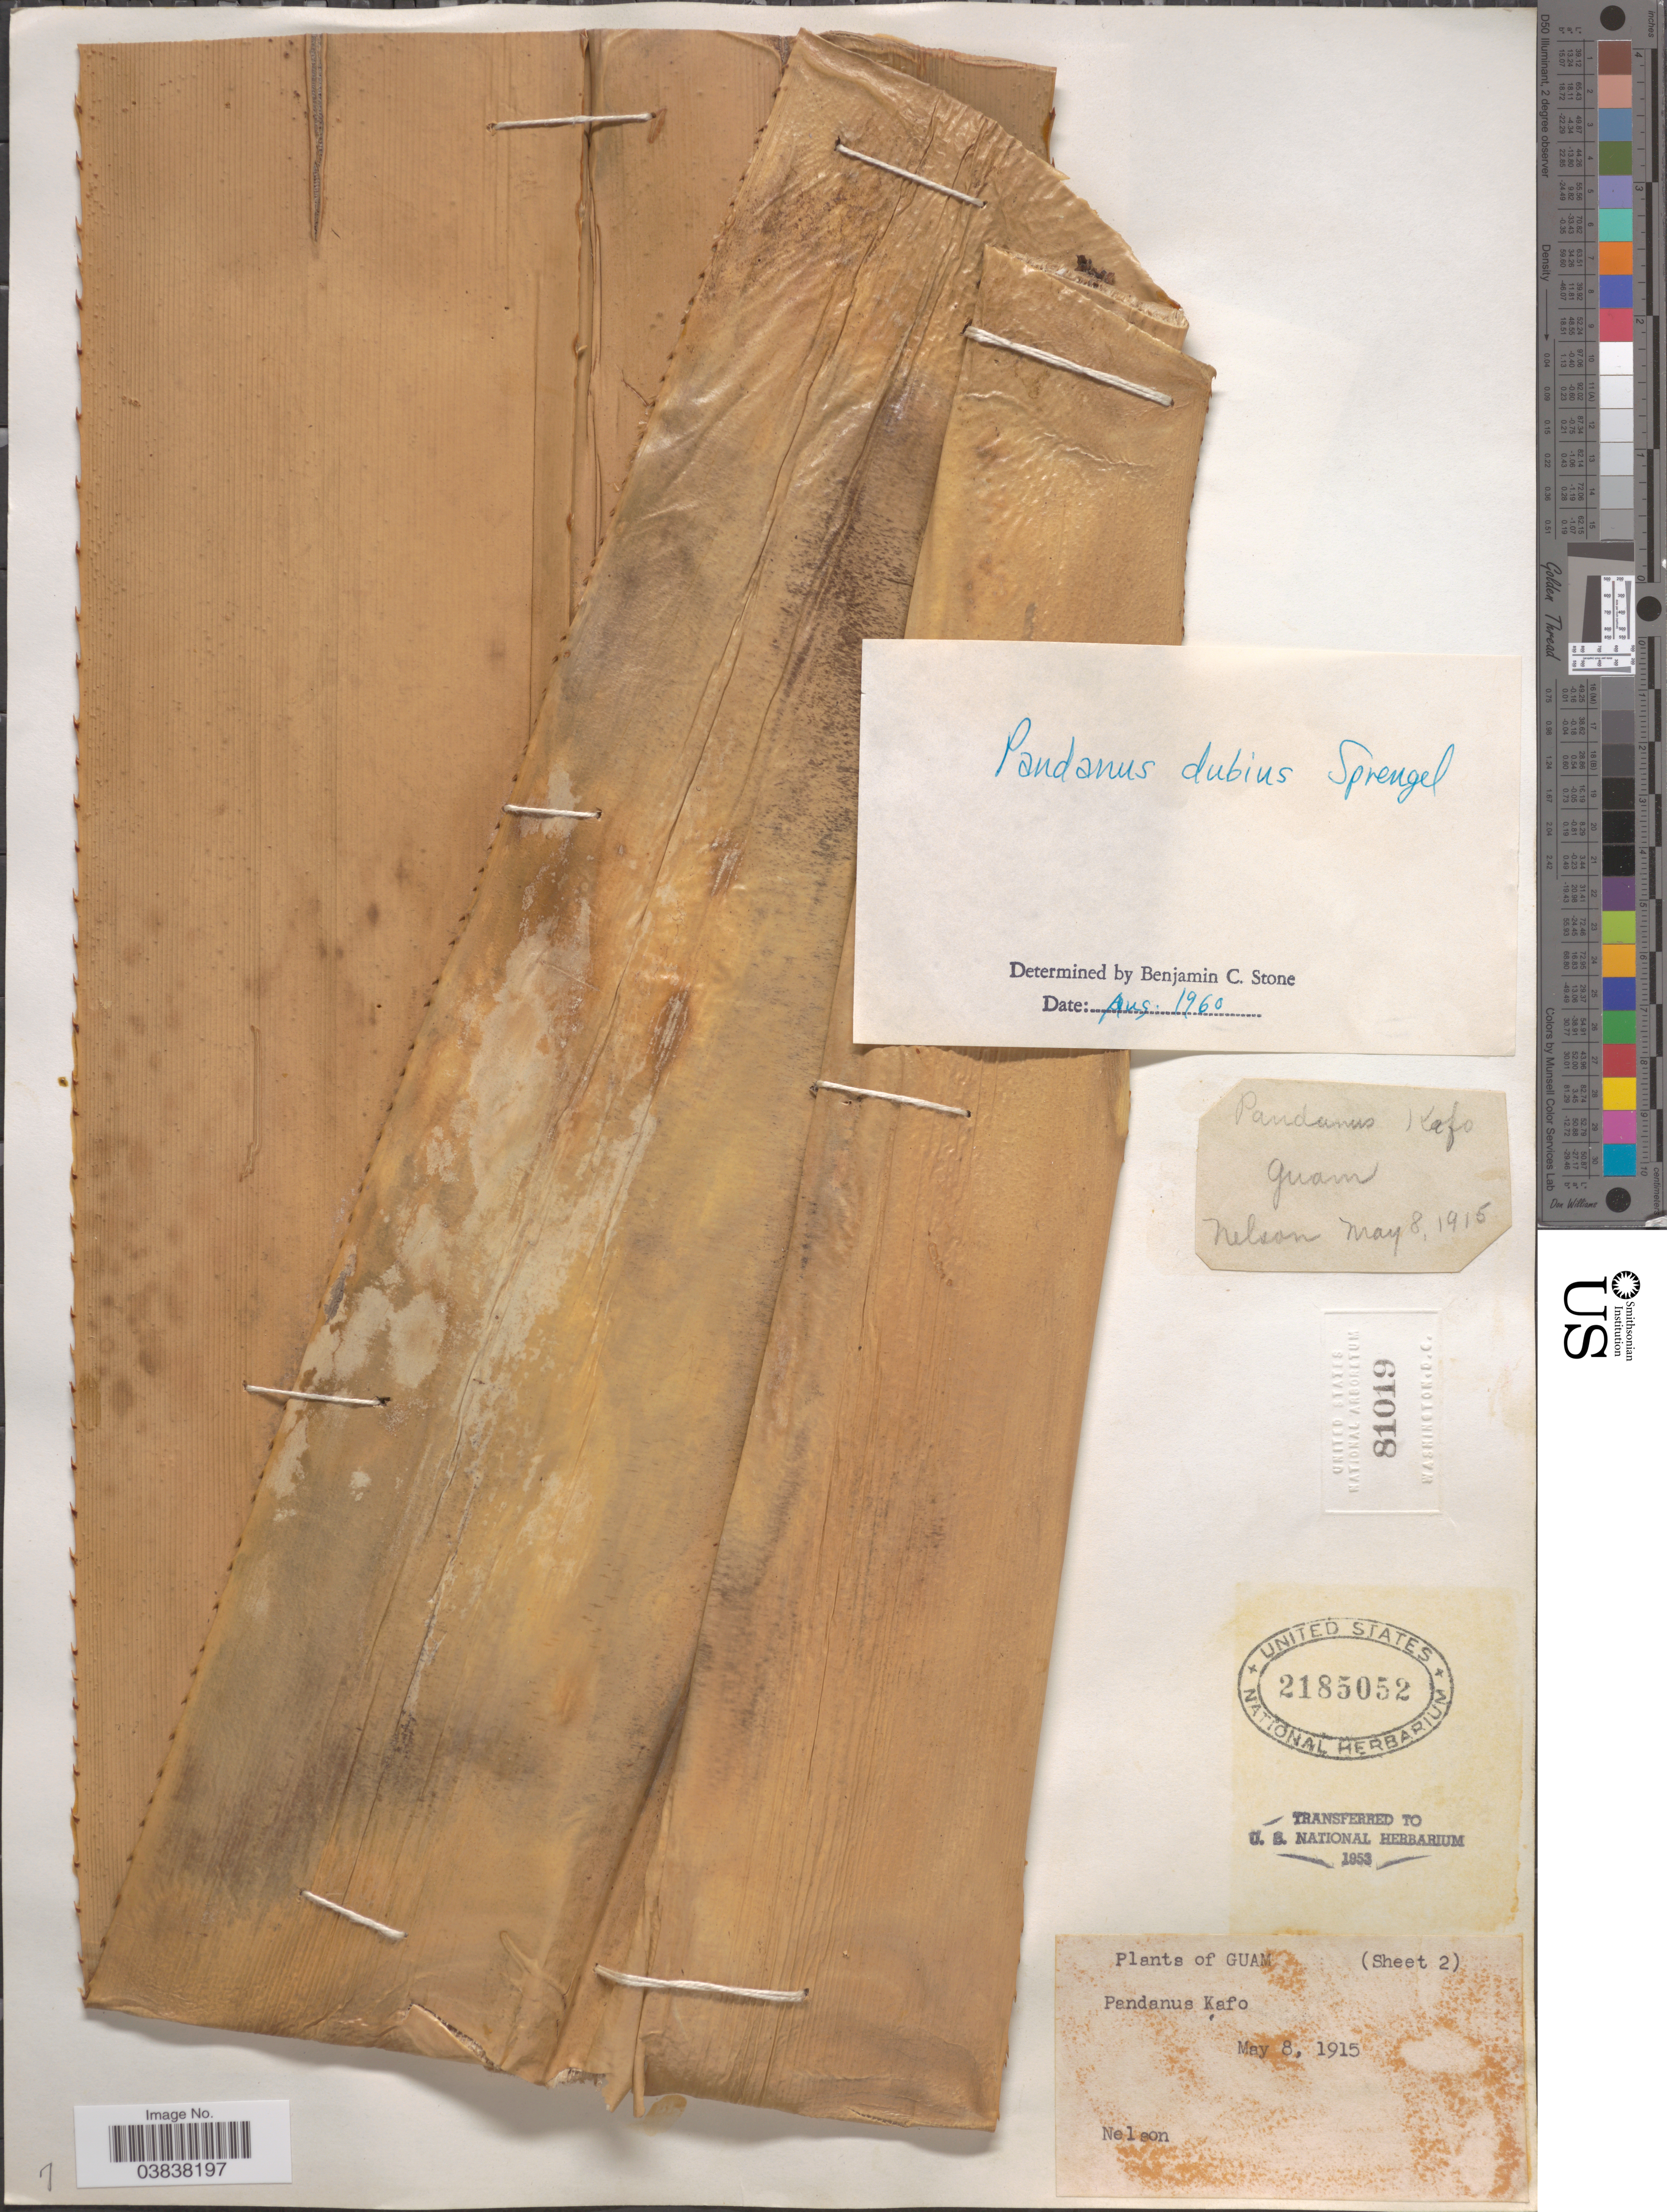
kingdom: Plantae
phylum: Tracheophyta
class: Liliopsida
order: Pandanales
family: Pandanaceae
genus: Pandanus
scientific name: Pandanus dubius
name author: Spreng.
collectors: Nelson, --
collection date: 1915-05-08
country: Guam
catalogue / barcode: US 2185052